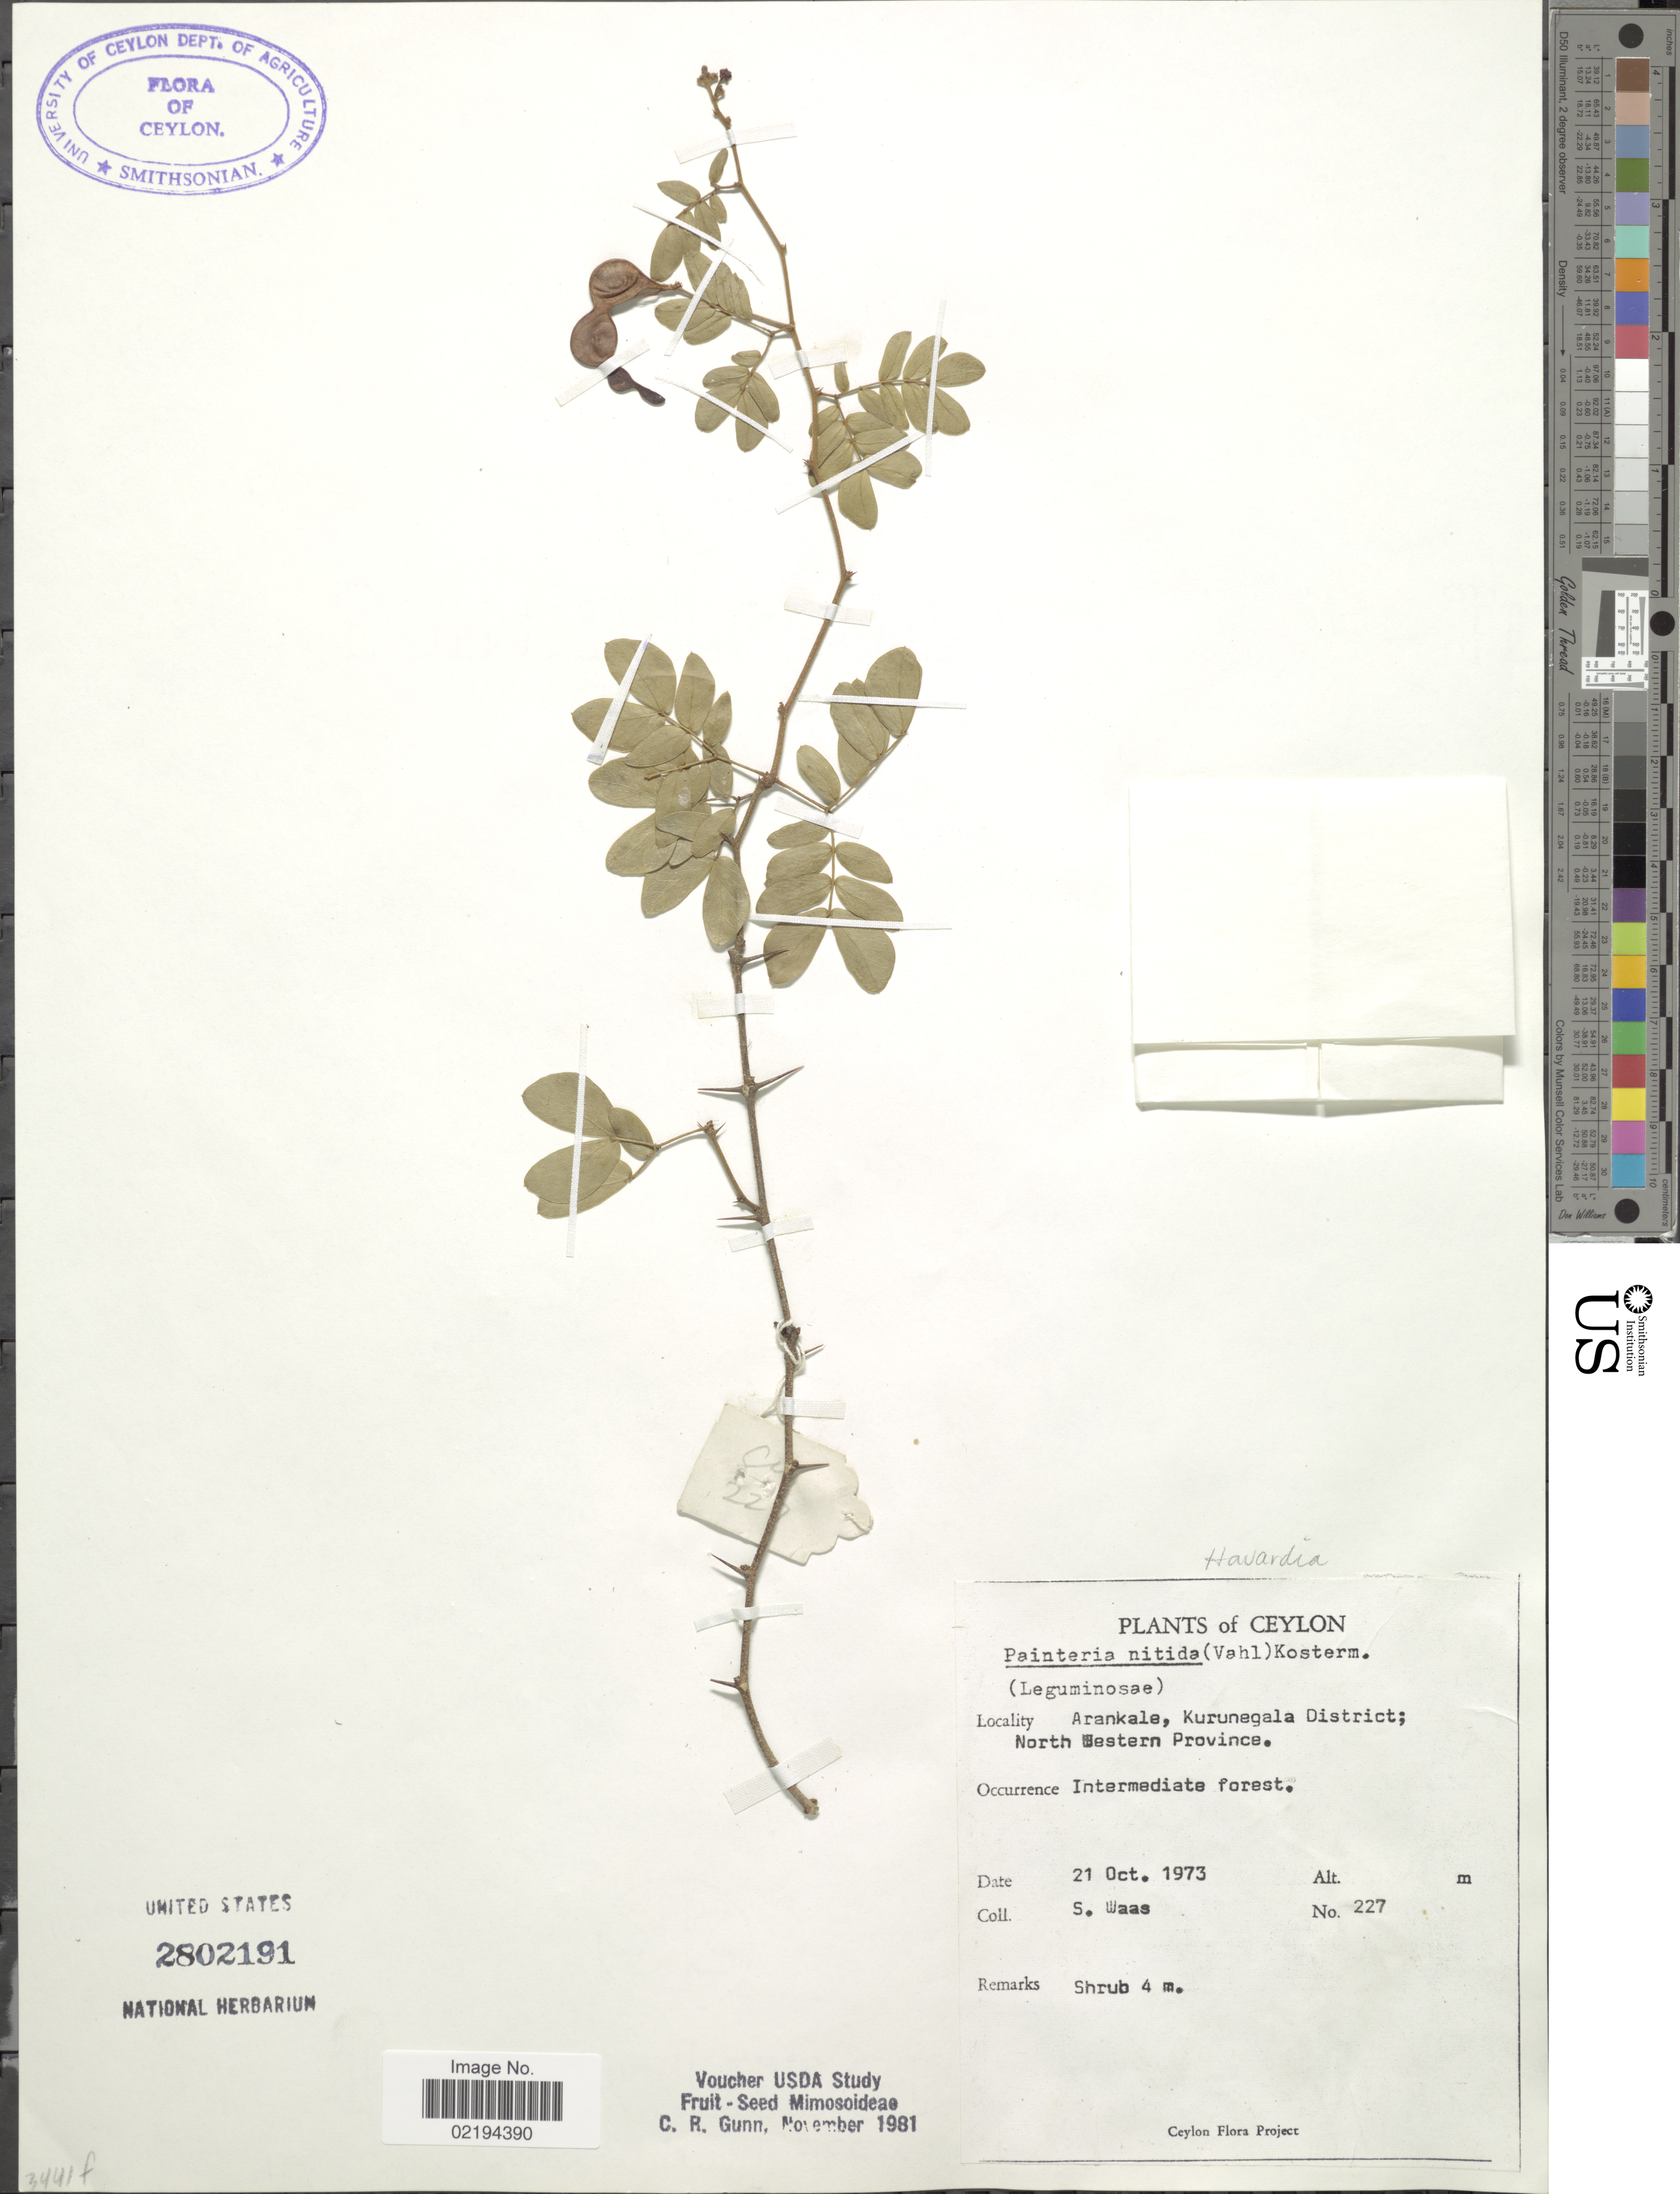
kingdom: Plantae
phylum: Tracheophyta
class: Magnoliopsida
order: Fabales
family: Fabaceae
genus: Thailentadopsis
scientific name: Thailentadopsis nitida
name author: (Vahl) G.P. Lewis & Schrire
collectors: S. Waas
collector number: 227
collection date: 1973-10-21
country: Sri Lanka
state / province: North Western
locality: Ceylon, Arankale, Kurunegala District.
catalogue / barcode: US 2802191